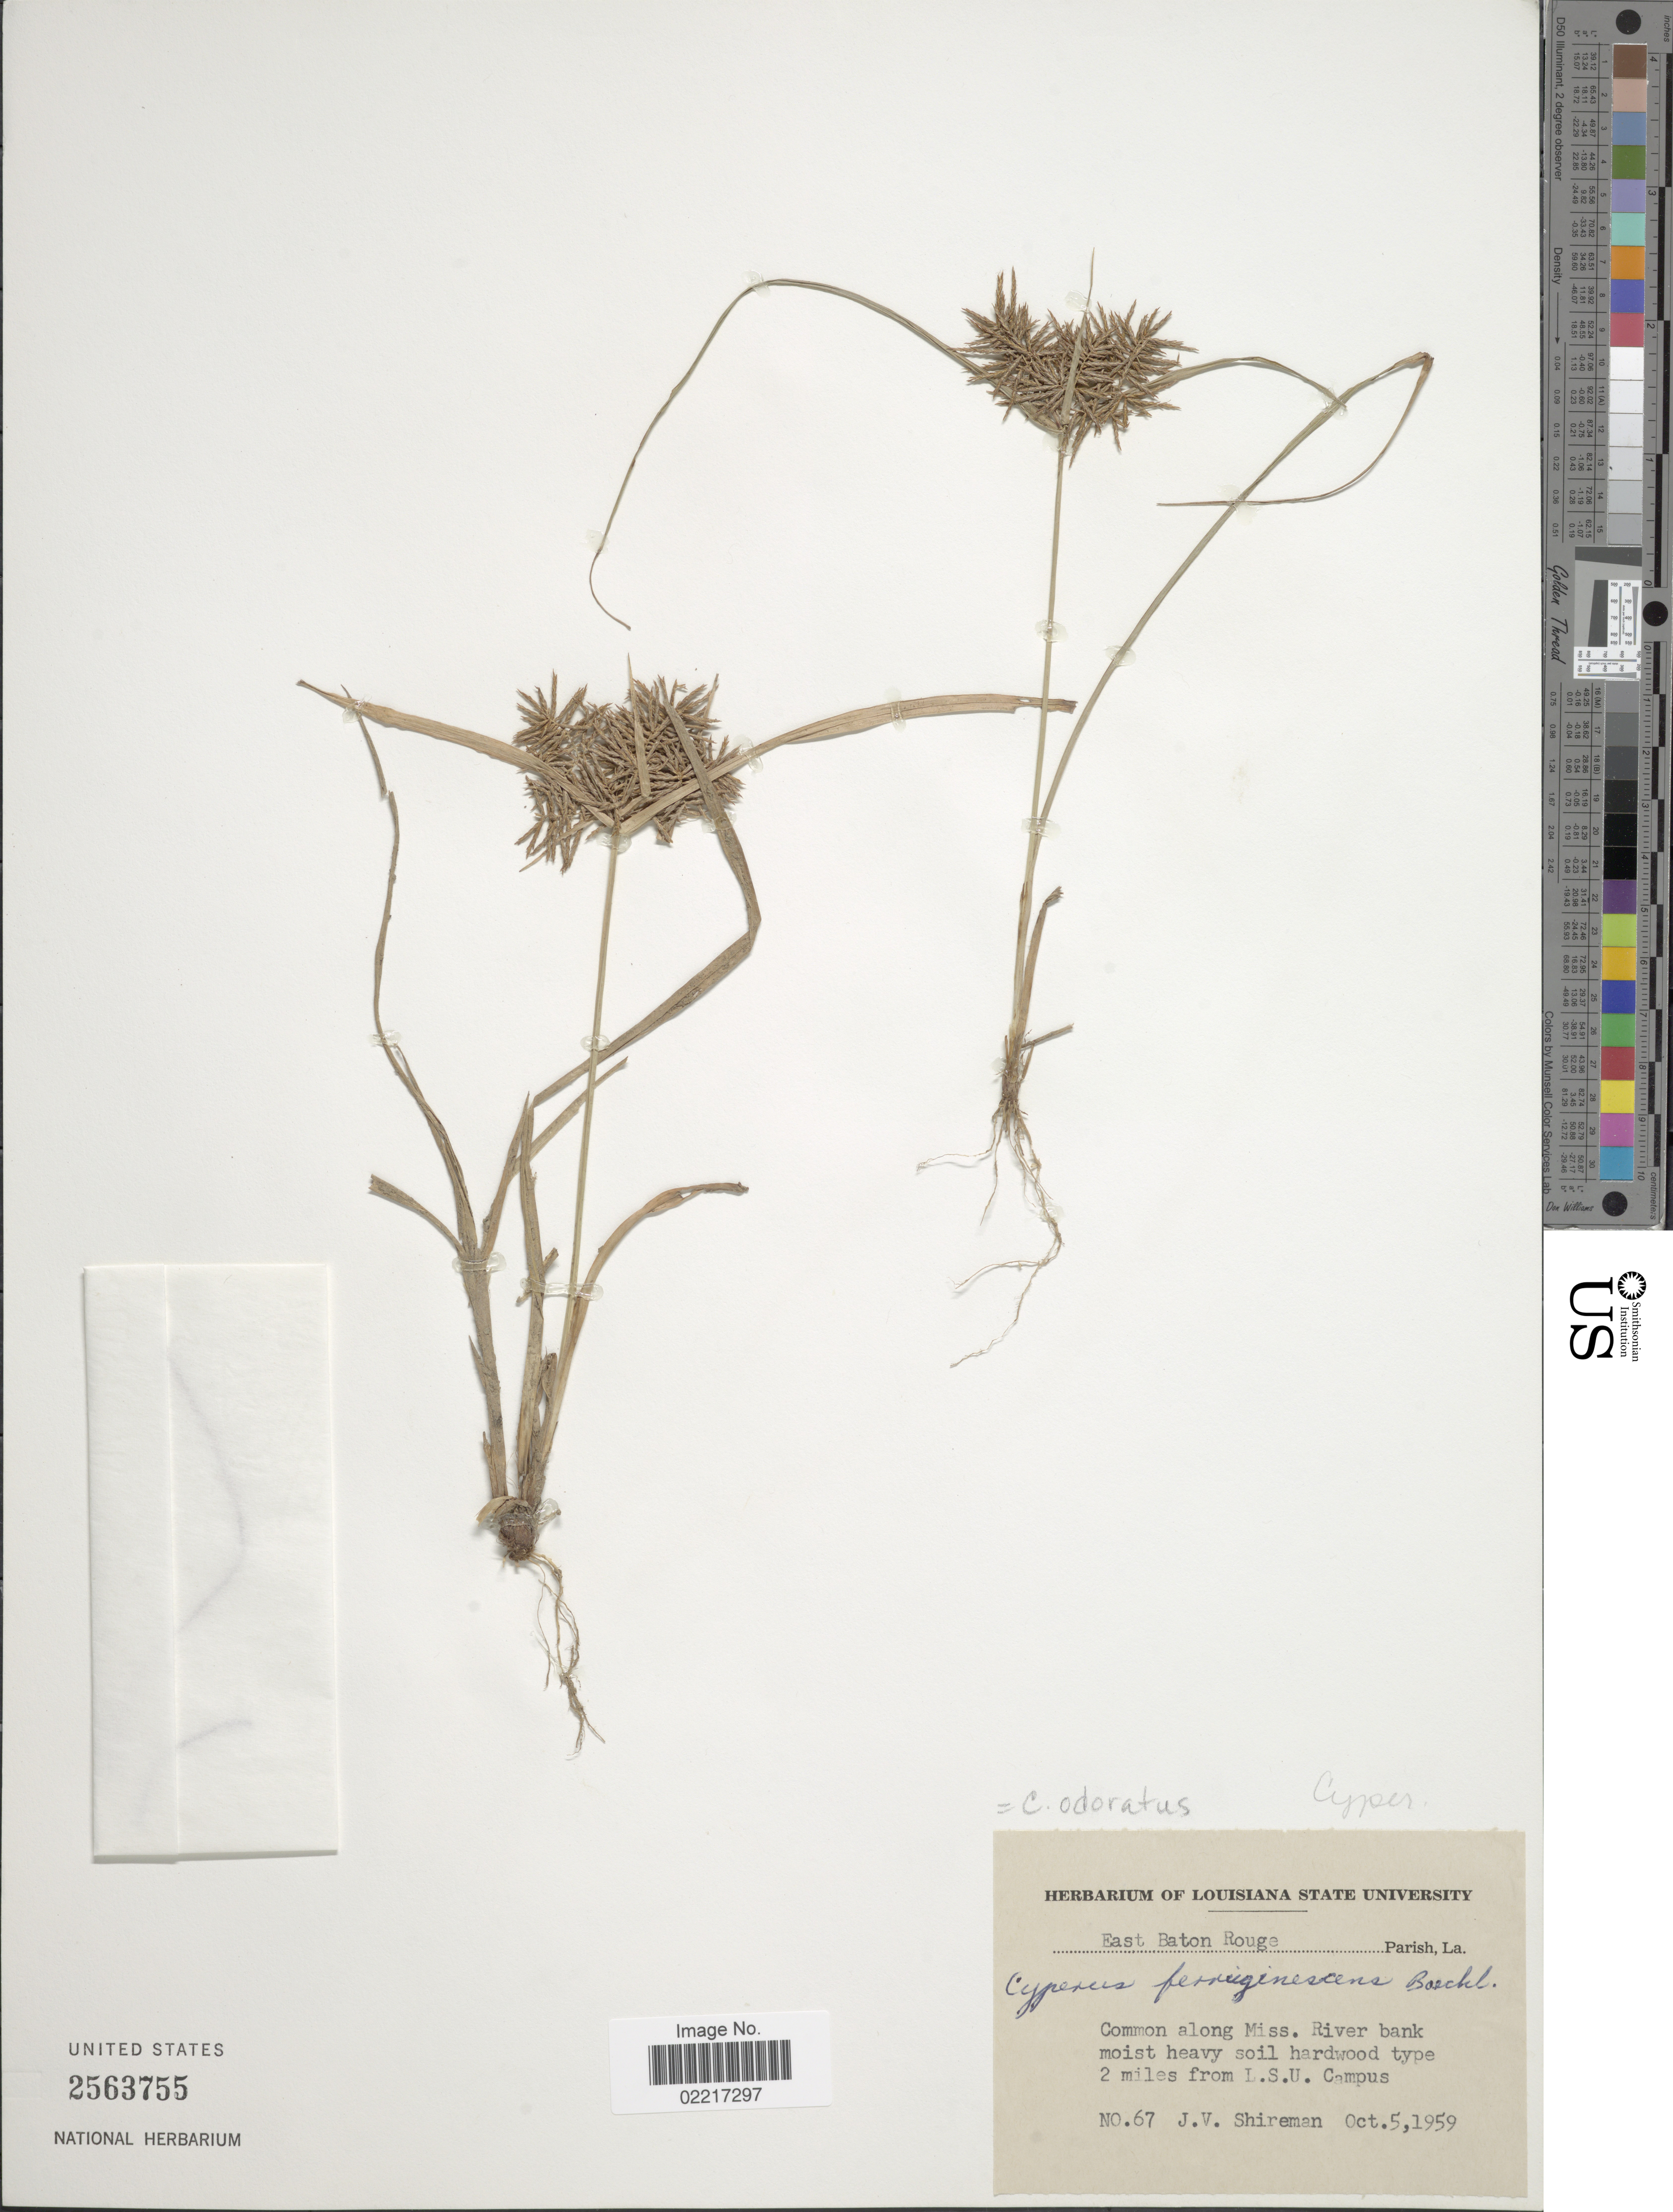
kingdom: Plantae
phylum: Tracheophyta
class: Liliopsida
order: Poales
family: Cyperaceae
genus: Cyperus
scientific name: Cyperus odoratus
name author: L.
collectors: J. Shireman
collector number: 67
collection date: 1959-10-05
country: United States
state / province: Louisiana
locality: East Baton Range Parish, Common along Miss. River bank moist heavy soil hardwood type 2 miles from L.S.U. Campus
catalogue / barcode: US 2563755